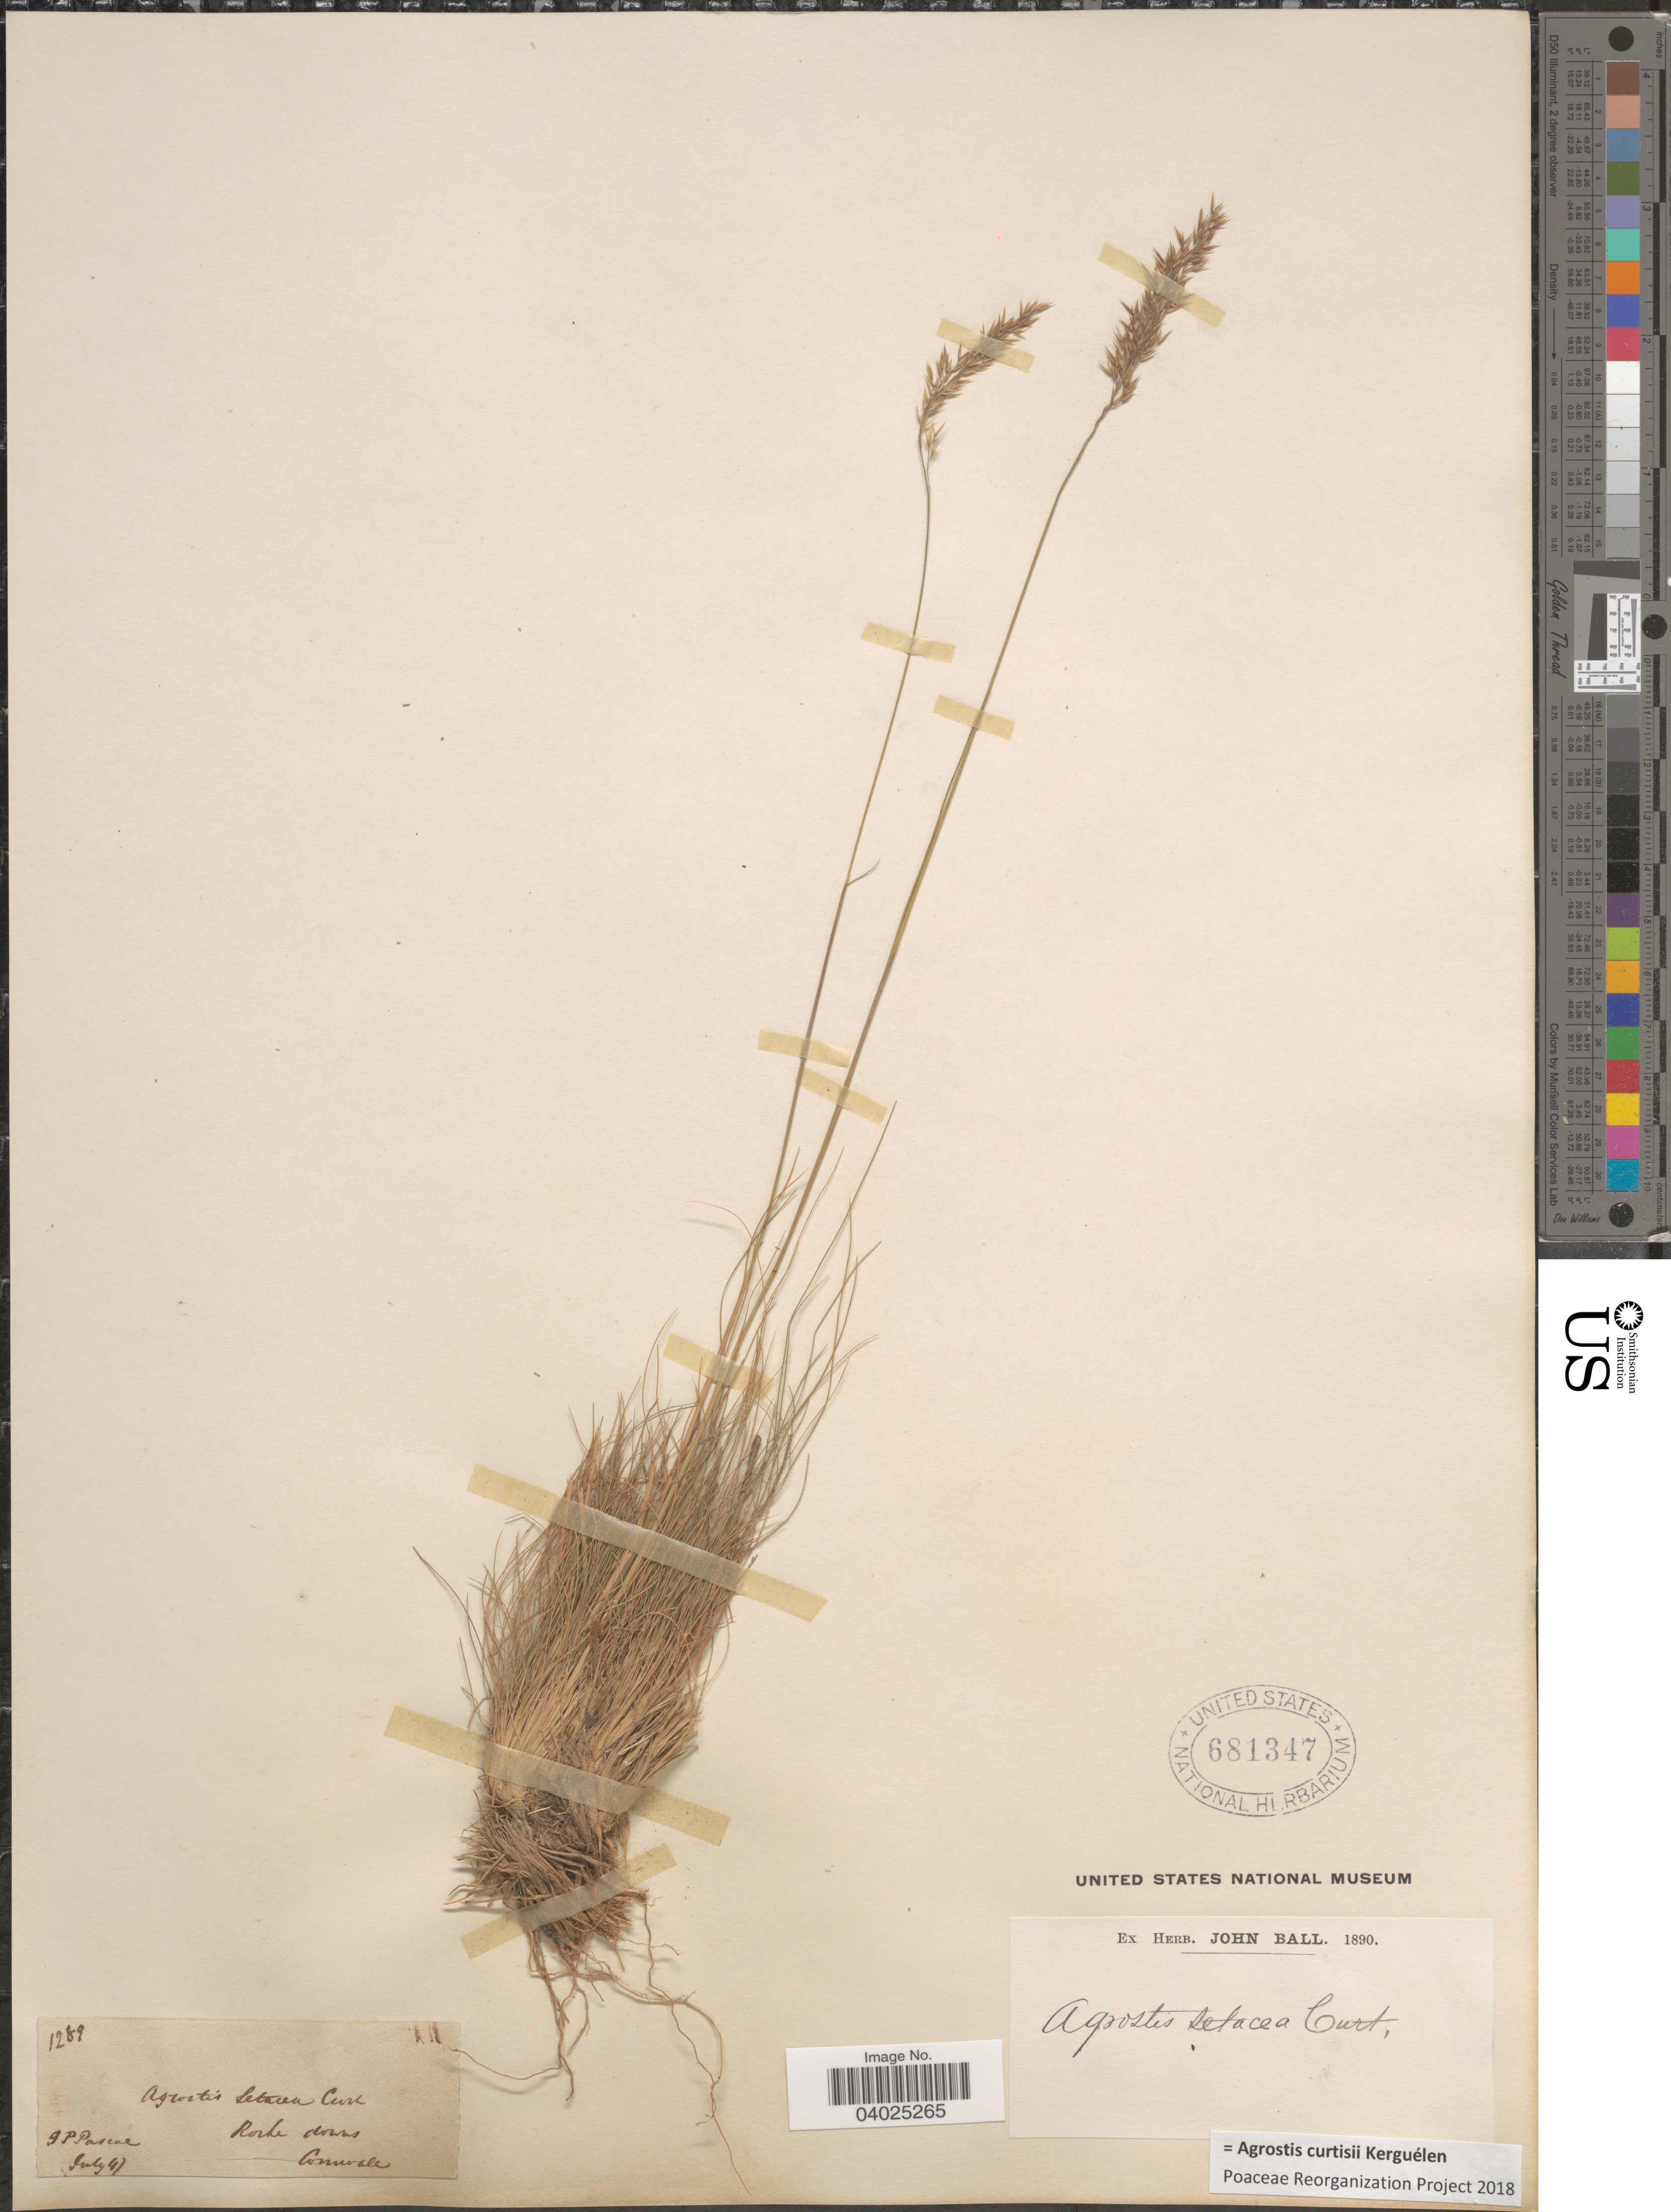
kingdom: Plantae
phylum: Tracheophyta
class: Liliopsida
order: Poales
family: Poaceae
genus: Alpagrostis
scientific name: Alpagrostis curtisii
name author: (Kerguélen) P.M. Peterson et al.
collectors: F. Pascal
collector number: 1289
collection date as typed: Transcribed d/m/y: /7/47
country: United Kingdom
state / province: England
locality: Roche downs. Cornwall.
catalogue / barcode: US 681347